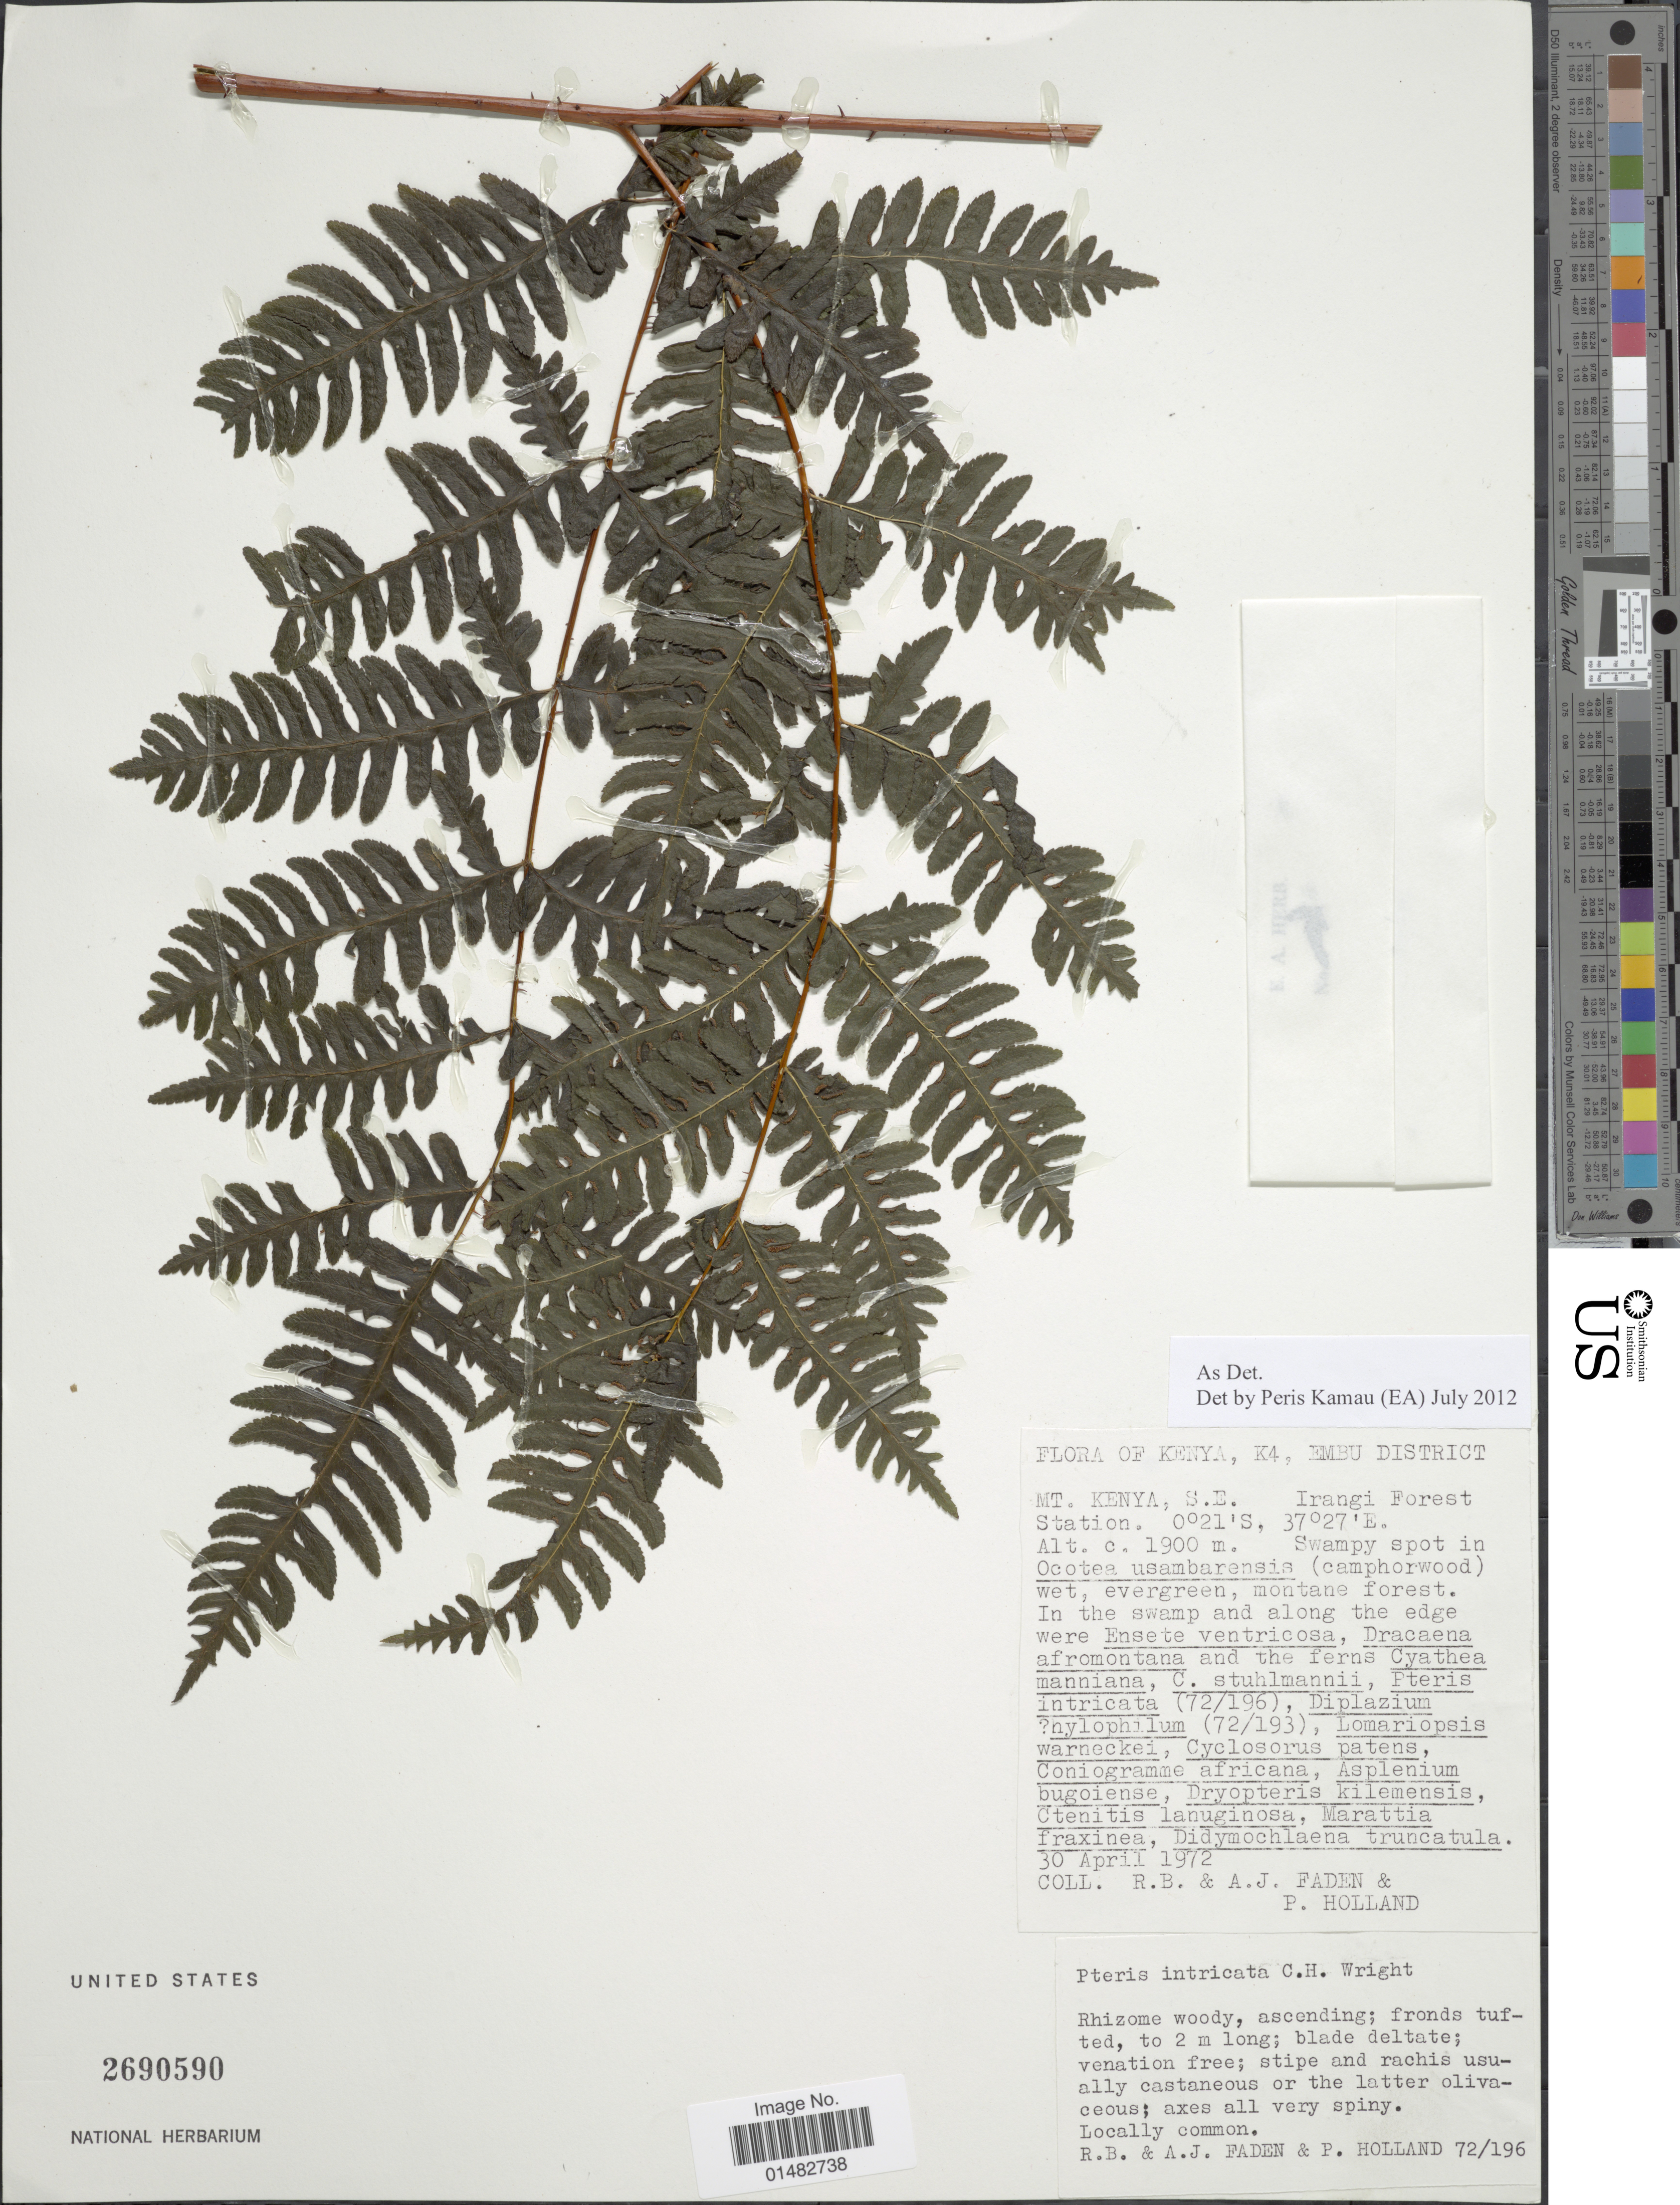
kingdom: Plantae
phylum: Tracheophyta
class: Polypodiopsida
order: Polypodiales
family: Pteridaceae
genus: Pteris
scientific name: Pteris intricata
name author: C.H. Wright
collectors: R. B. Faden, A. J. Faden & P. Holland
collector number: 72/196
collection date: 1972-04-30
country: Kenya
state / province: Embu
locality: Kenya, K4, Embu District, Mt. Kenya, S.E. Irangi Forest Station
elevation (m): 1900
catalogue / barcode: US 2690590